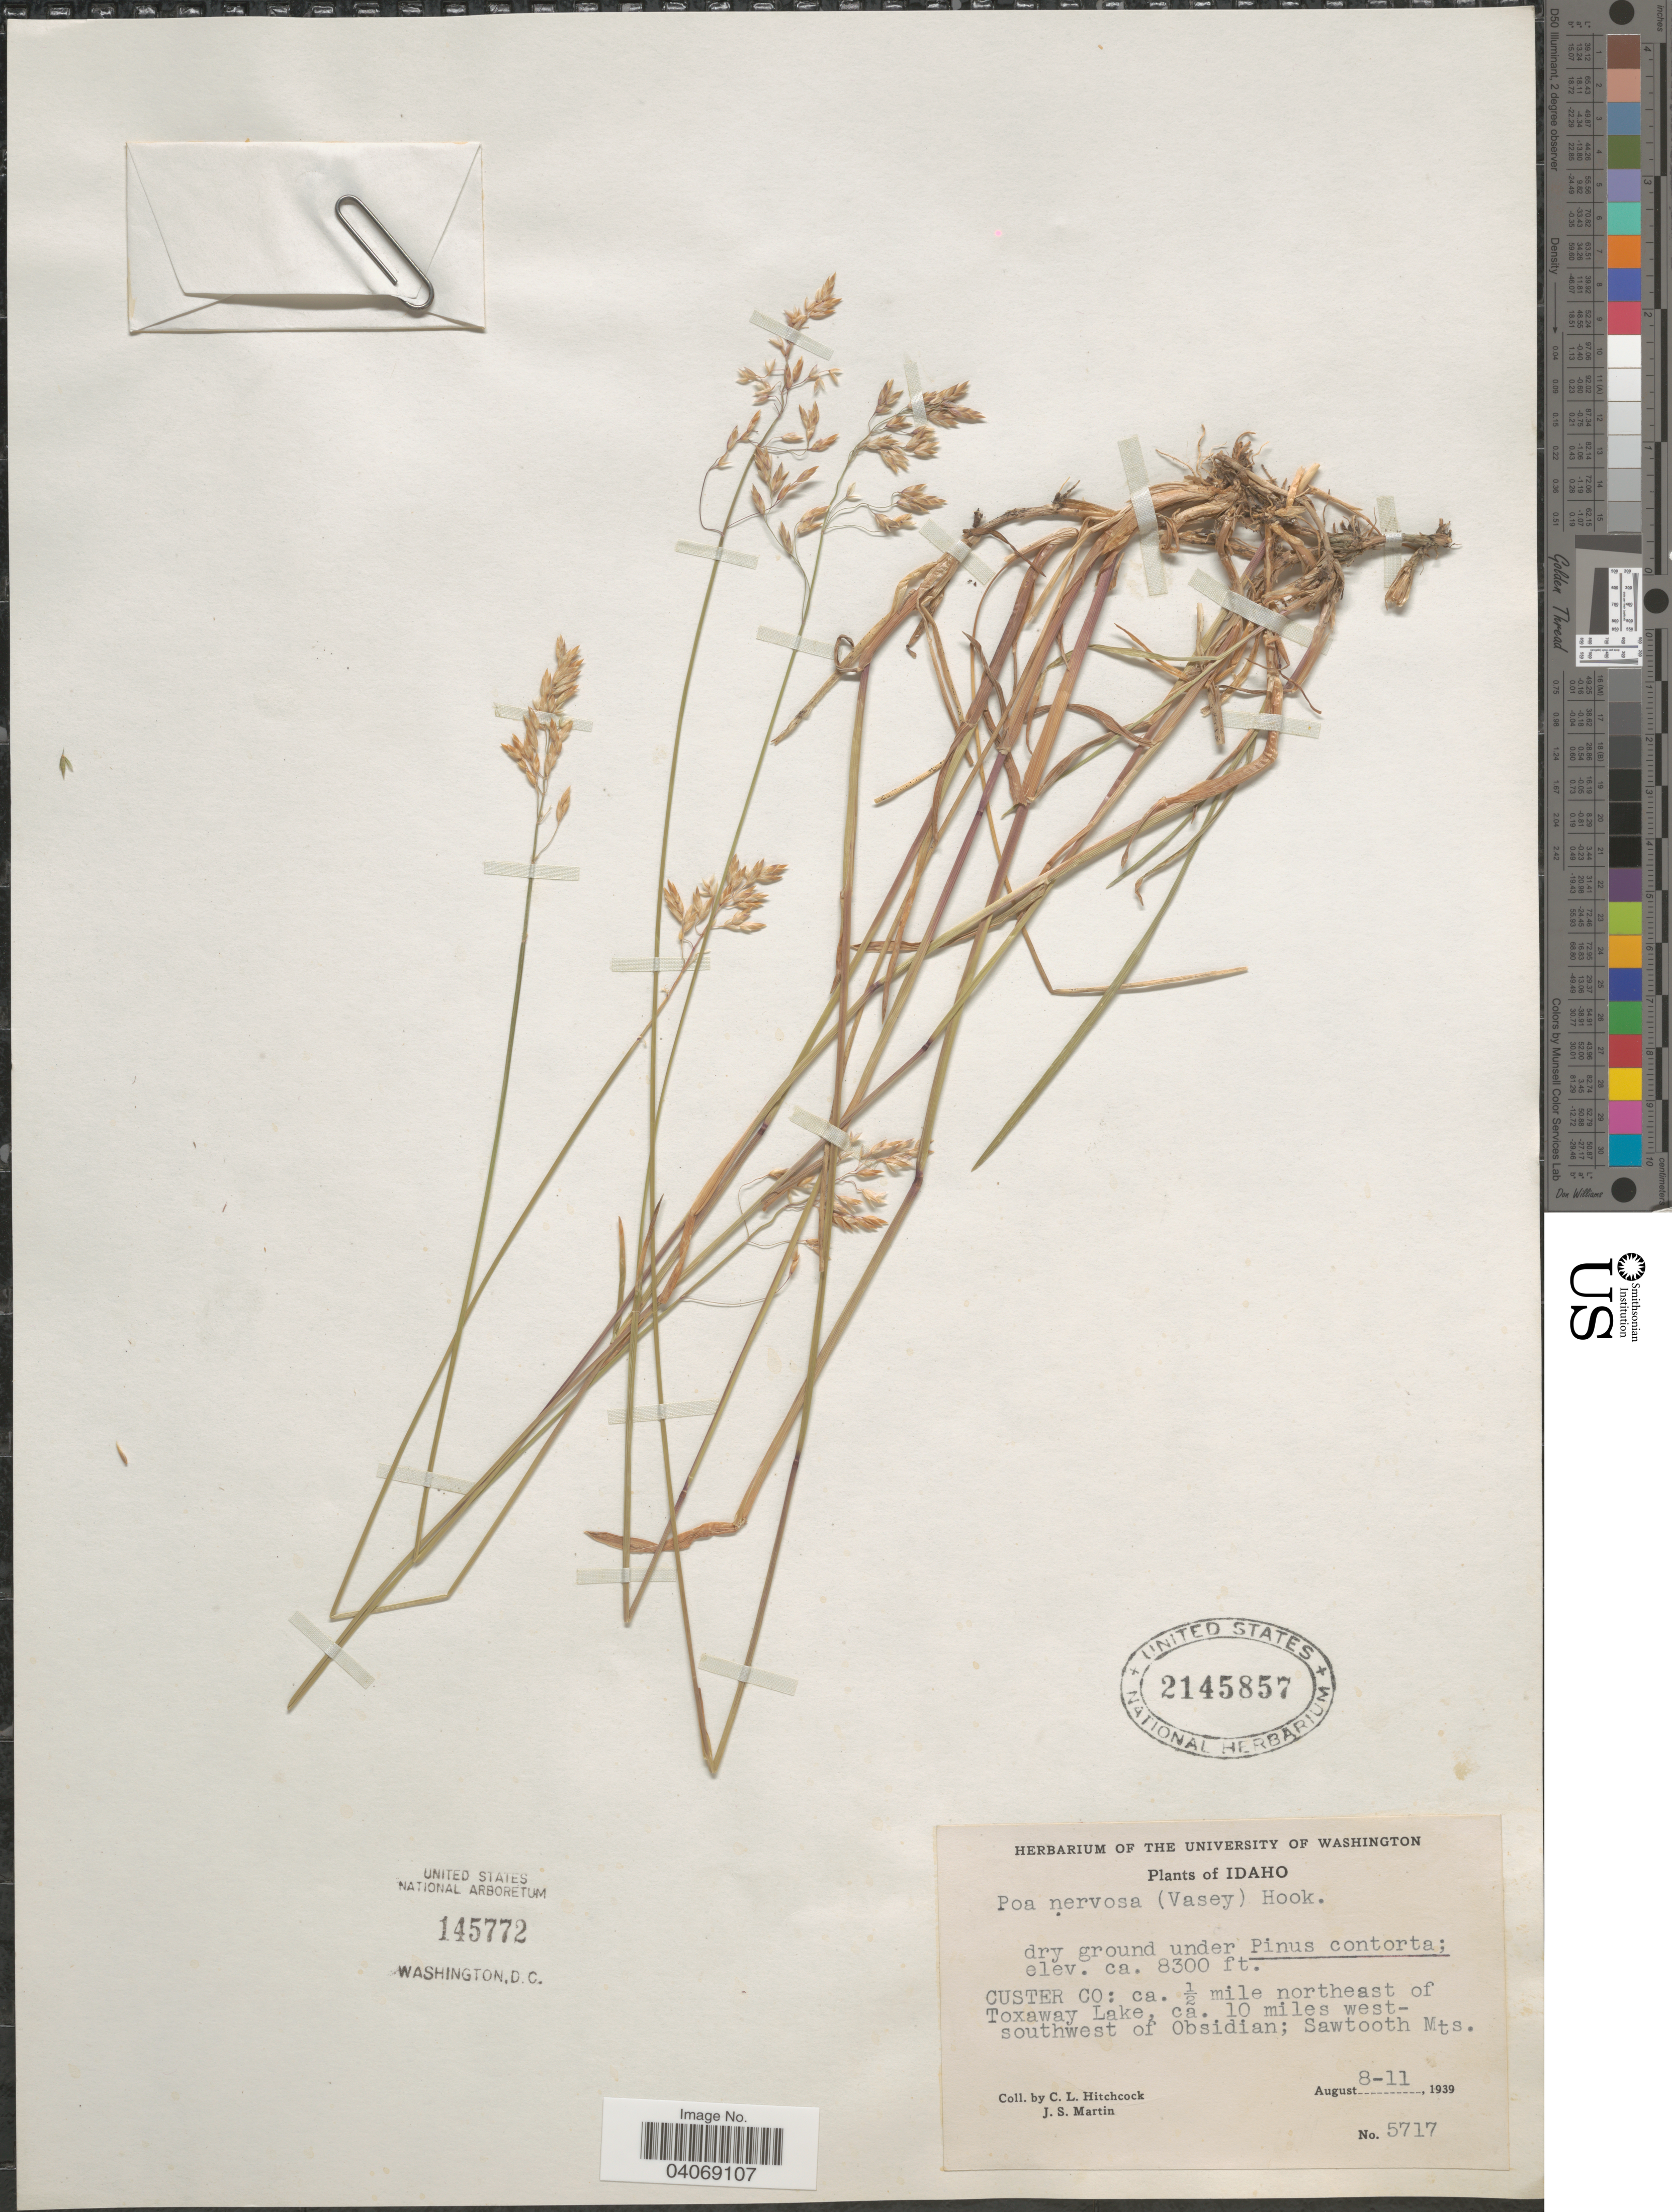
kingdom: Plantae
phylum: Tracheophyta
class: Liliopsida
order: Poales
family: Poaceae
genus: Poa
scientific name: Poa wheeleri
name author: Vasey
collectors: C. L. Hitchcock & J. S. Martin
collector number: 5717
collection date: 1939-08-08/1939-08-11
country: United States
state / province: Idaho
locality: Dry ground under Pinus contorta; Custer Co: ca. ½ mile northeast of Toxaway Lake, ca. 10 miles west-southwest of Obsidian; Sawtooth Mts.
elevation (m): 2530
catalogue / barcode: US 2145857